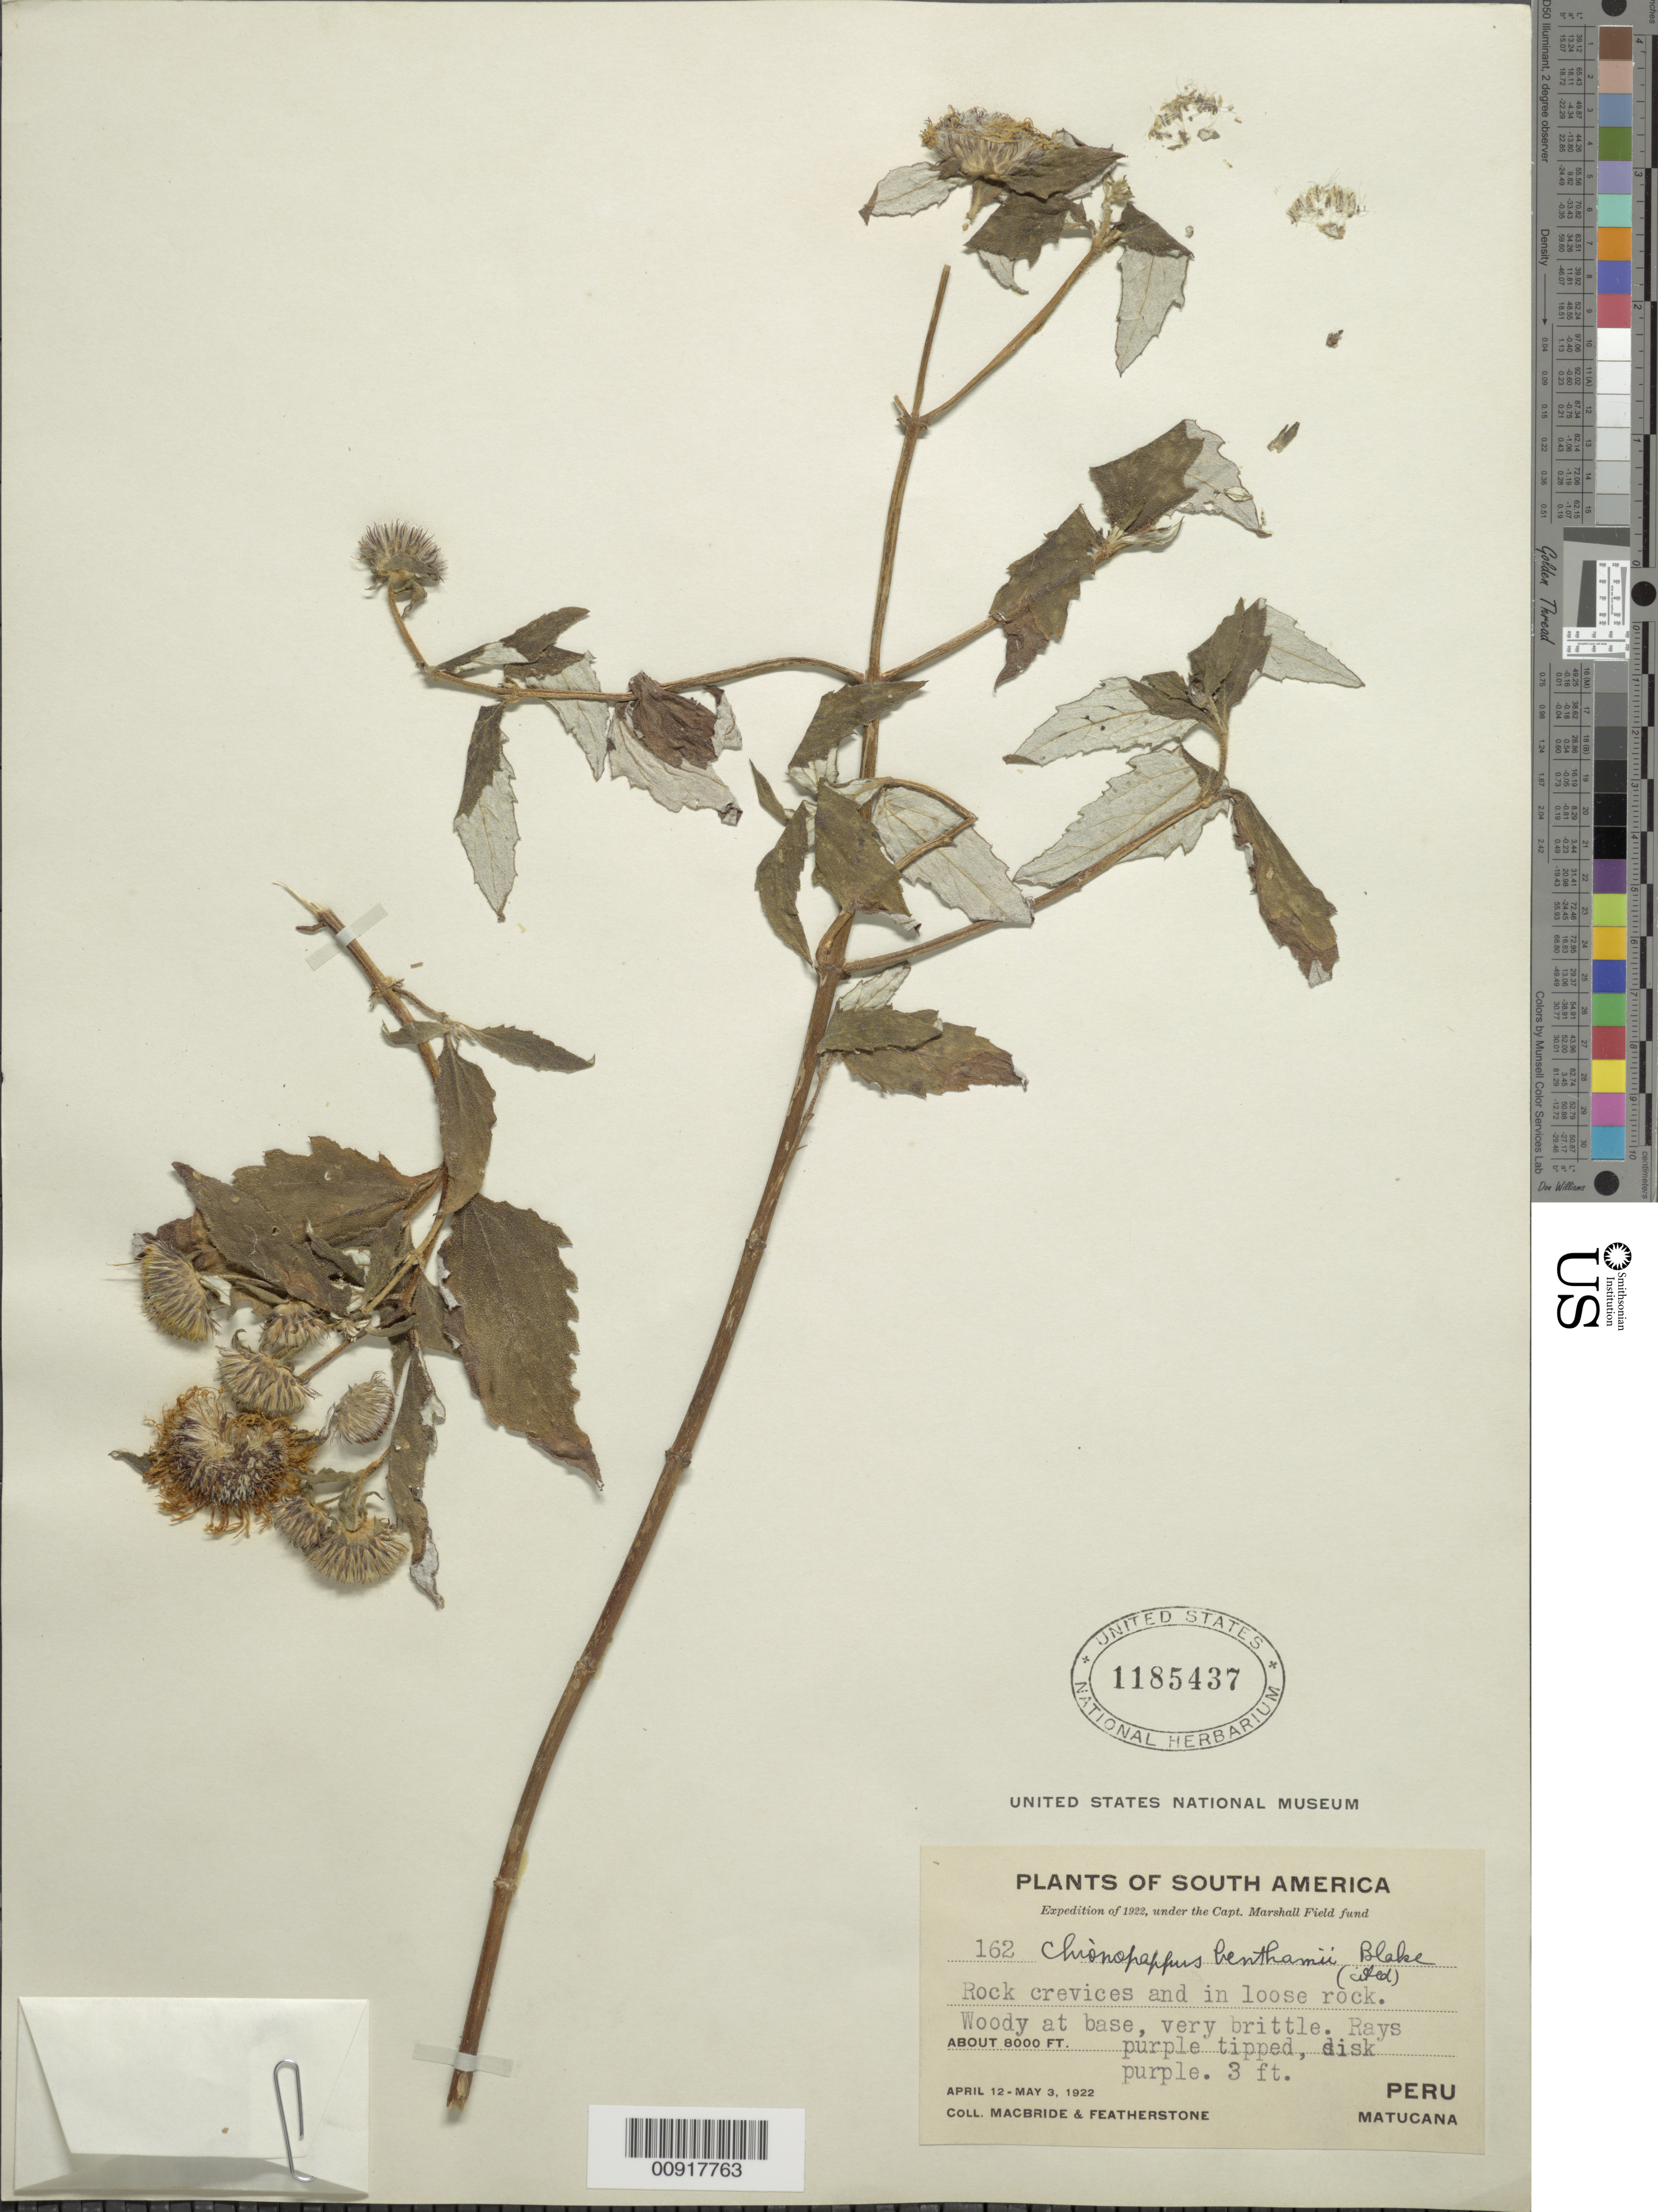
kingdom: Plantae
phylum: Tracheophyta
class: Magnoliopsida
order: Asterales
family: Asteraceae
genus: Chionopappus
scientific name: Chionopappus benthamii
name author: S.F. Blake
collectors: Macbride, -- & -. Featherstone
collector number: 162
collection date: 1922-04-12/1922-05-03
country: Peru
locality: Peru, Matucana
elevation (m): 2438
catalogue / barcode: US 1185437